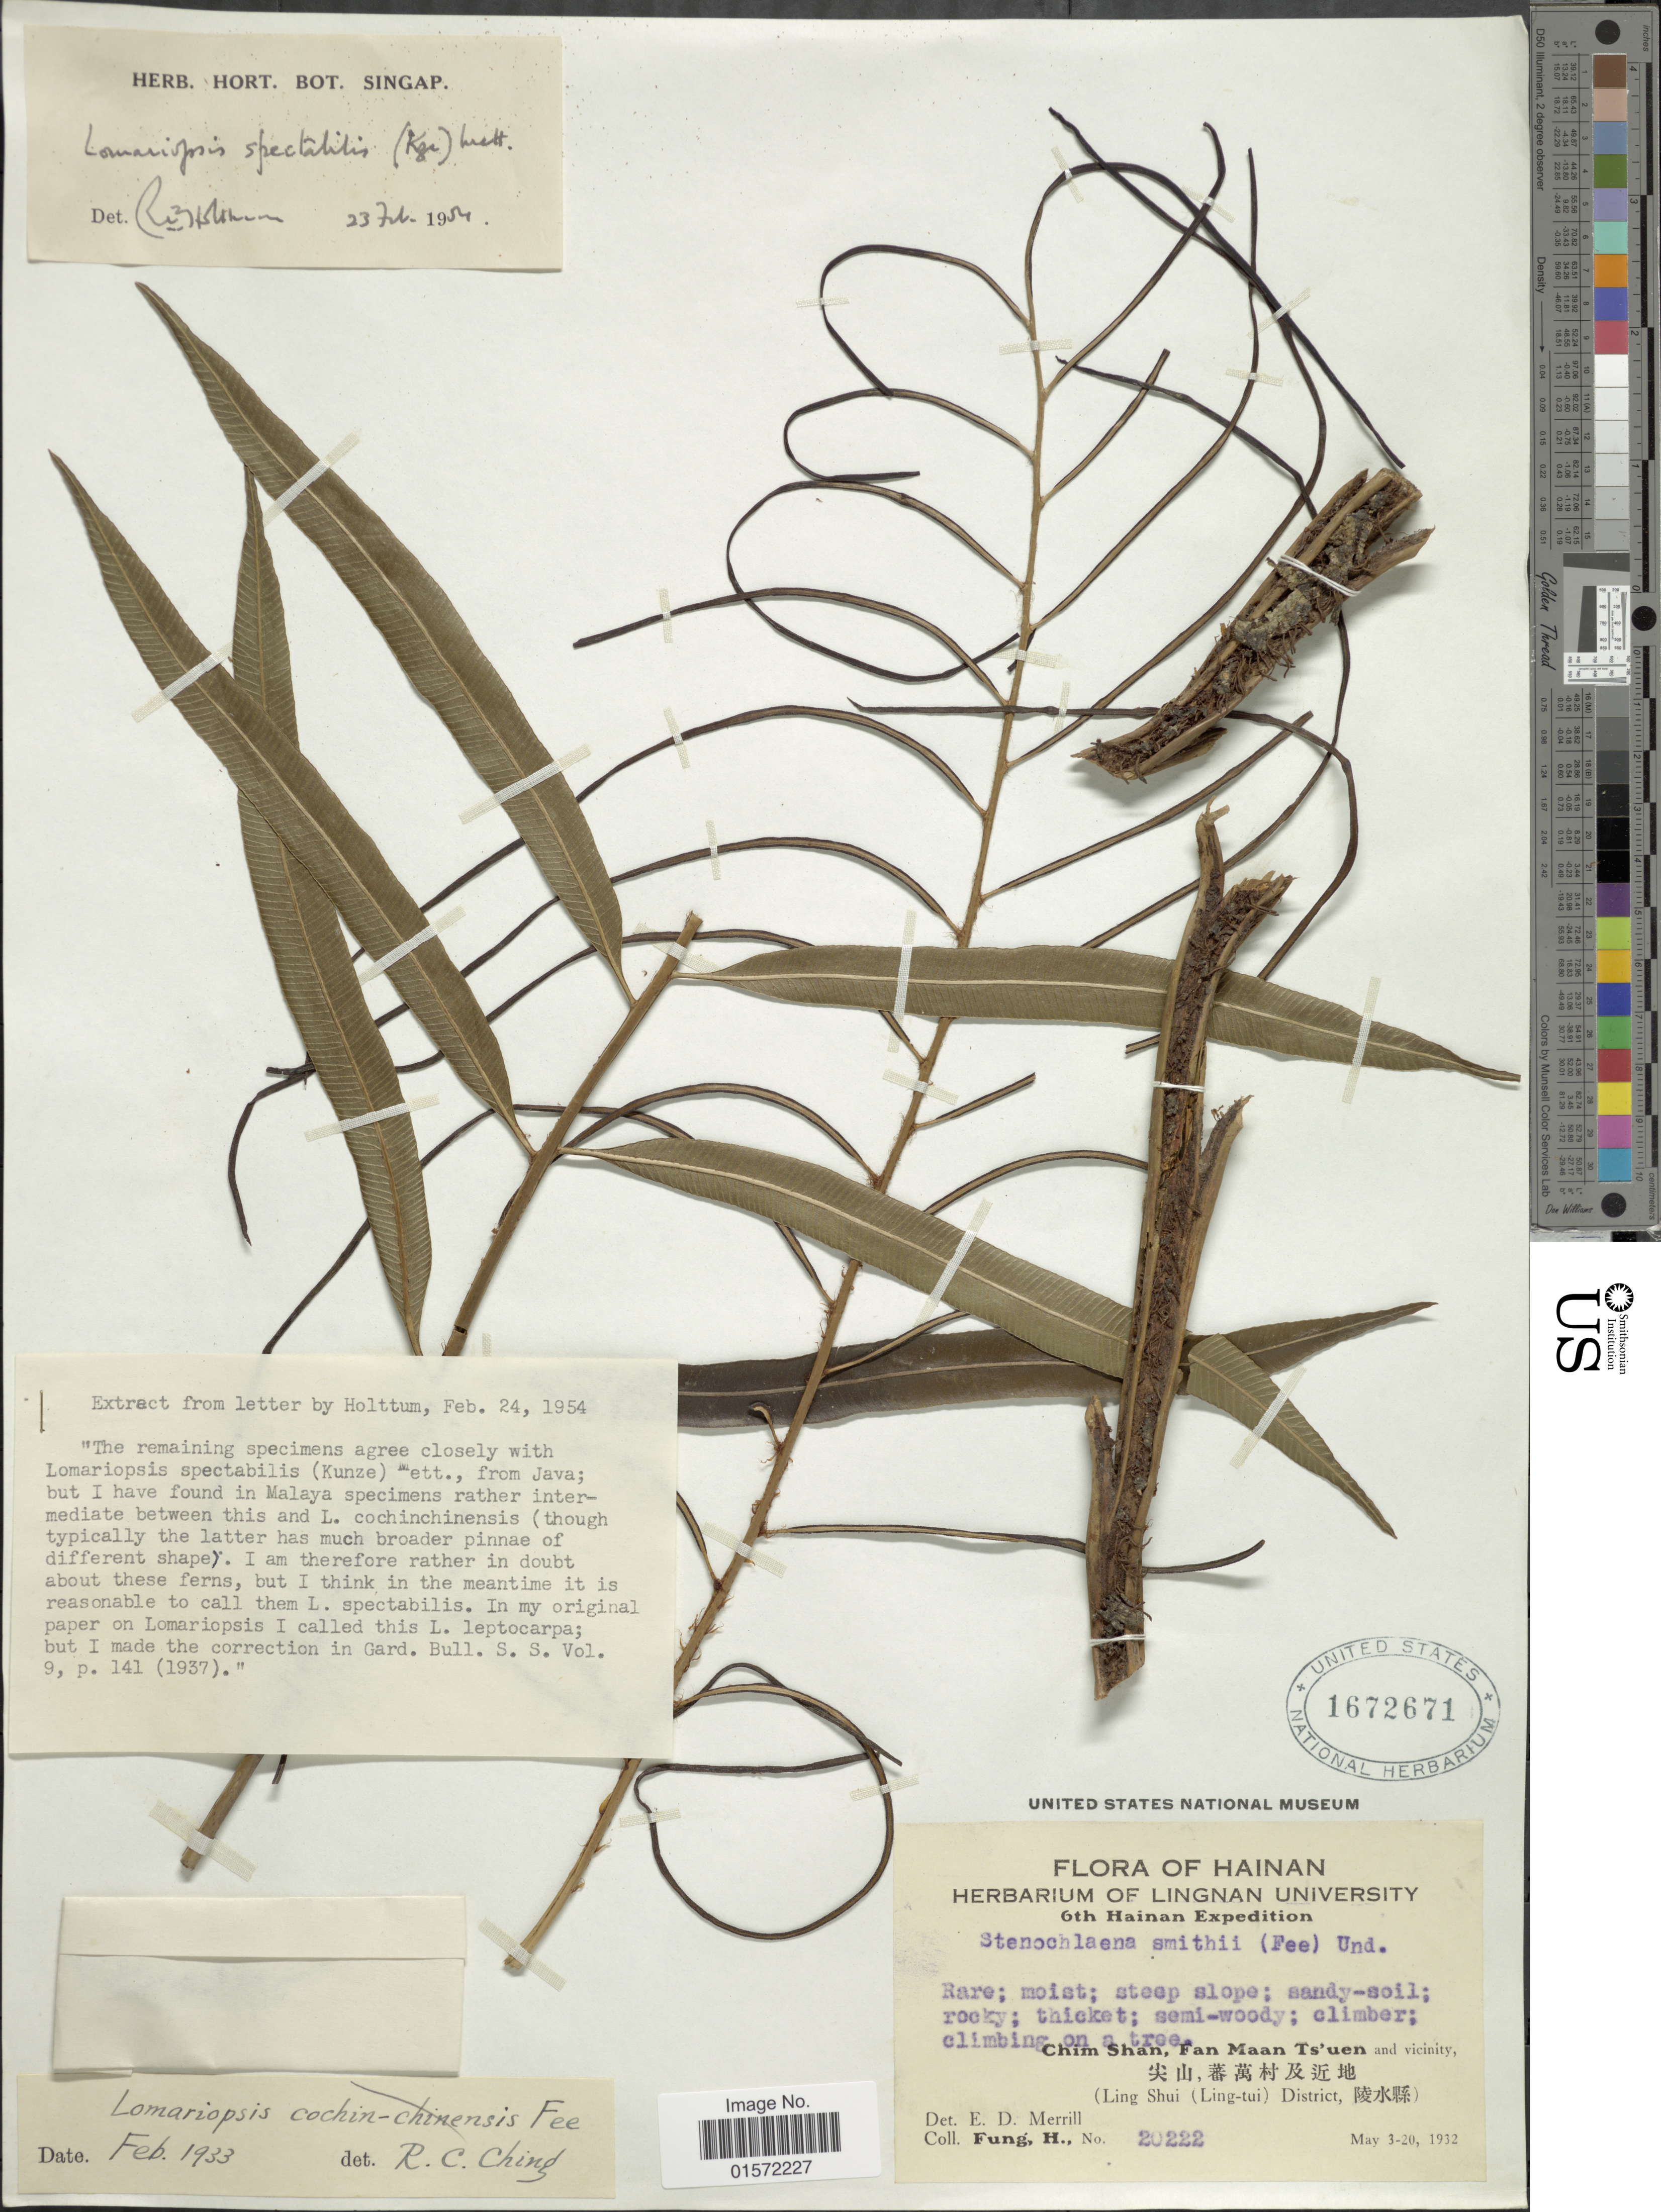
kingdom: Plantae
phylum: Tracheophyta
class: Polypodiopsida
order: Polypodiales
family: Lomariopsidaceae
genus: Lomariopsis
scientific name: Lomariopsis spectabilis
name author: (Kunze) Mett.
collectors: H. Fung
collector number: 20222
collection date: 1932-05-03/1932-05-20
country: China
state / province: Hainan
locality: Chim Shan, Fan Maan Ts'uen and vicinity, X, (Ling Shui (Ling-tui) District, X)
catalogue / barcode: US 1672671